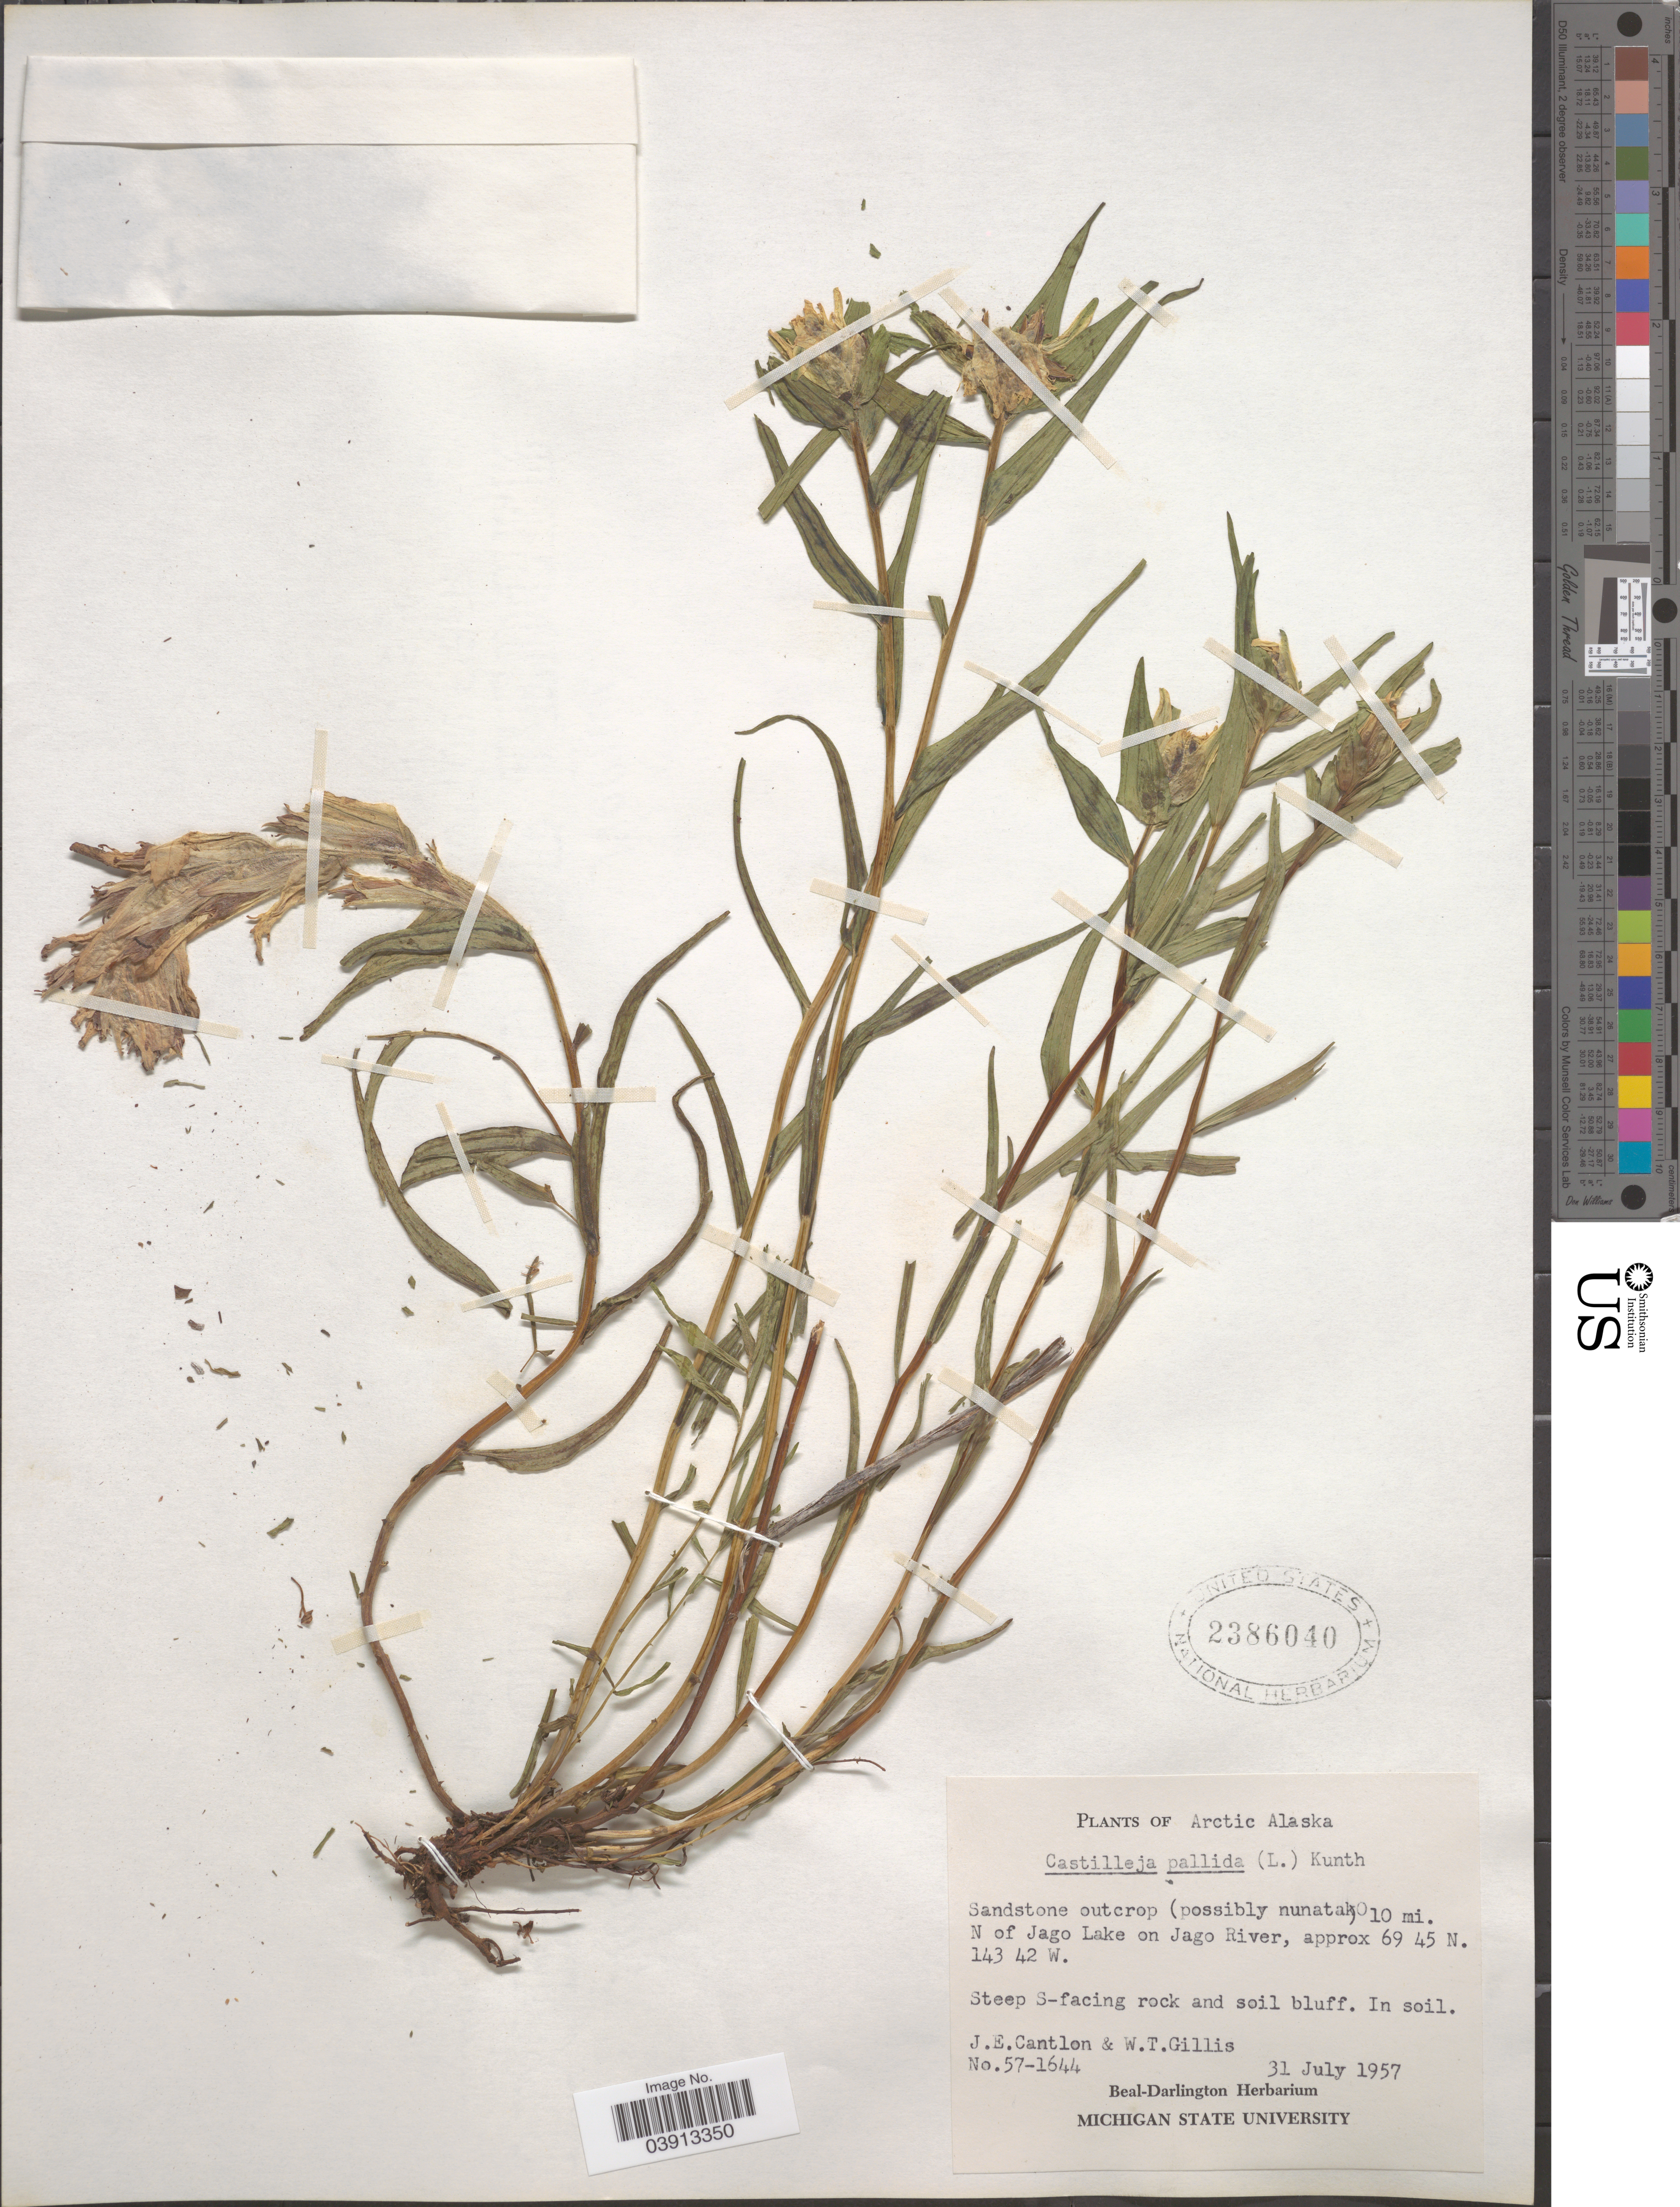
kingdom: Plantae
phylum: Tracheophyta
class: Magnoliopsida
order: Lamiales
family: Orobanchaceae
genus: Castilleja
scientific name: Castilleja pallida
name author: (L.) Spreng.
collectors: J. Cantlon & W. T. Gillis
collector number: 57-1644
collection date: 1957-07-31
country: United States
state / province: Alaska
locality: Arctic Alaska. Sandstone outcrop (possibly nunatak) 10 mi. N of Jago Lake on Jago River. Steep S-facing rock and soil bluff.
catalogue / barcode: US 2386040